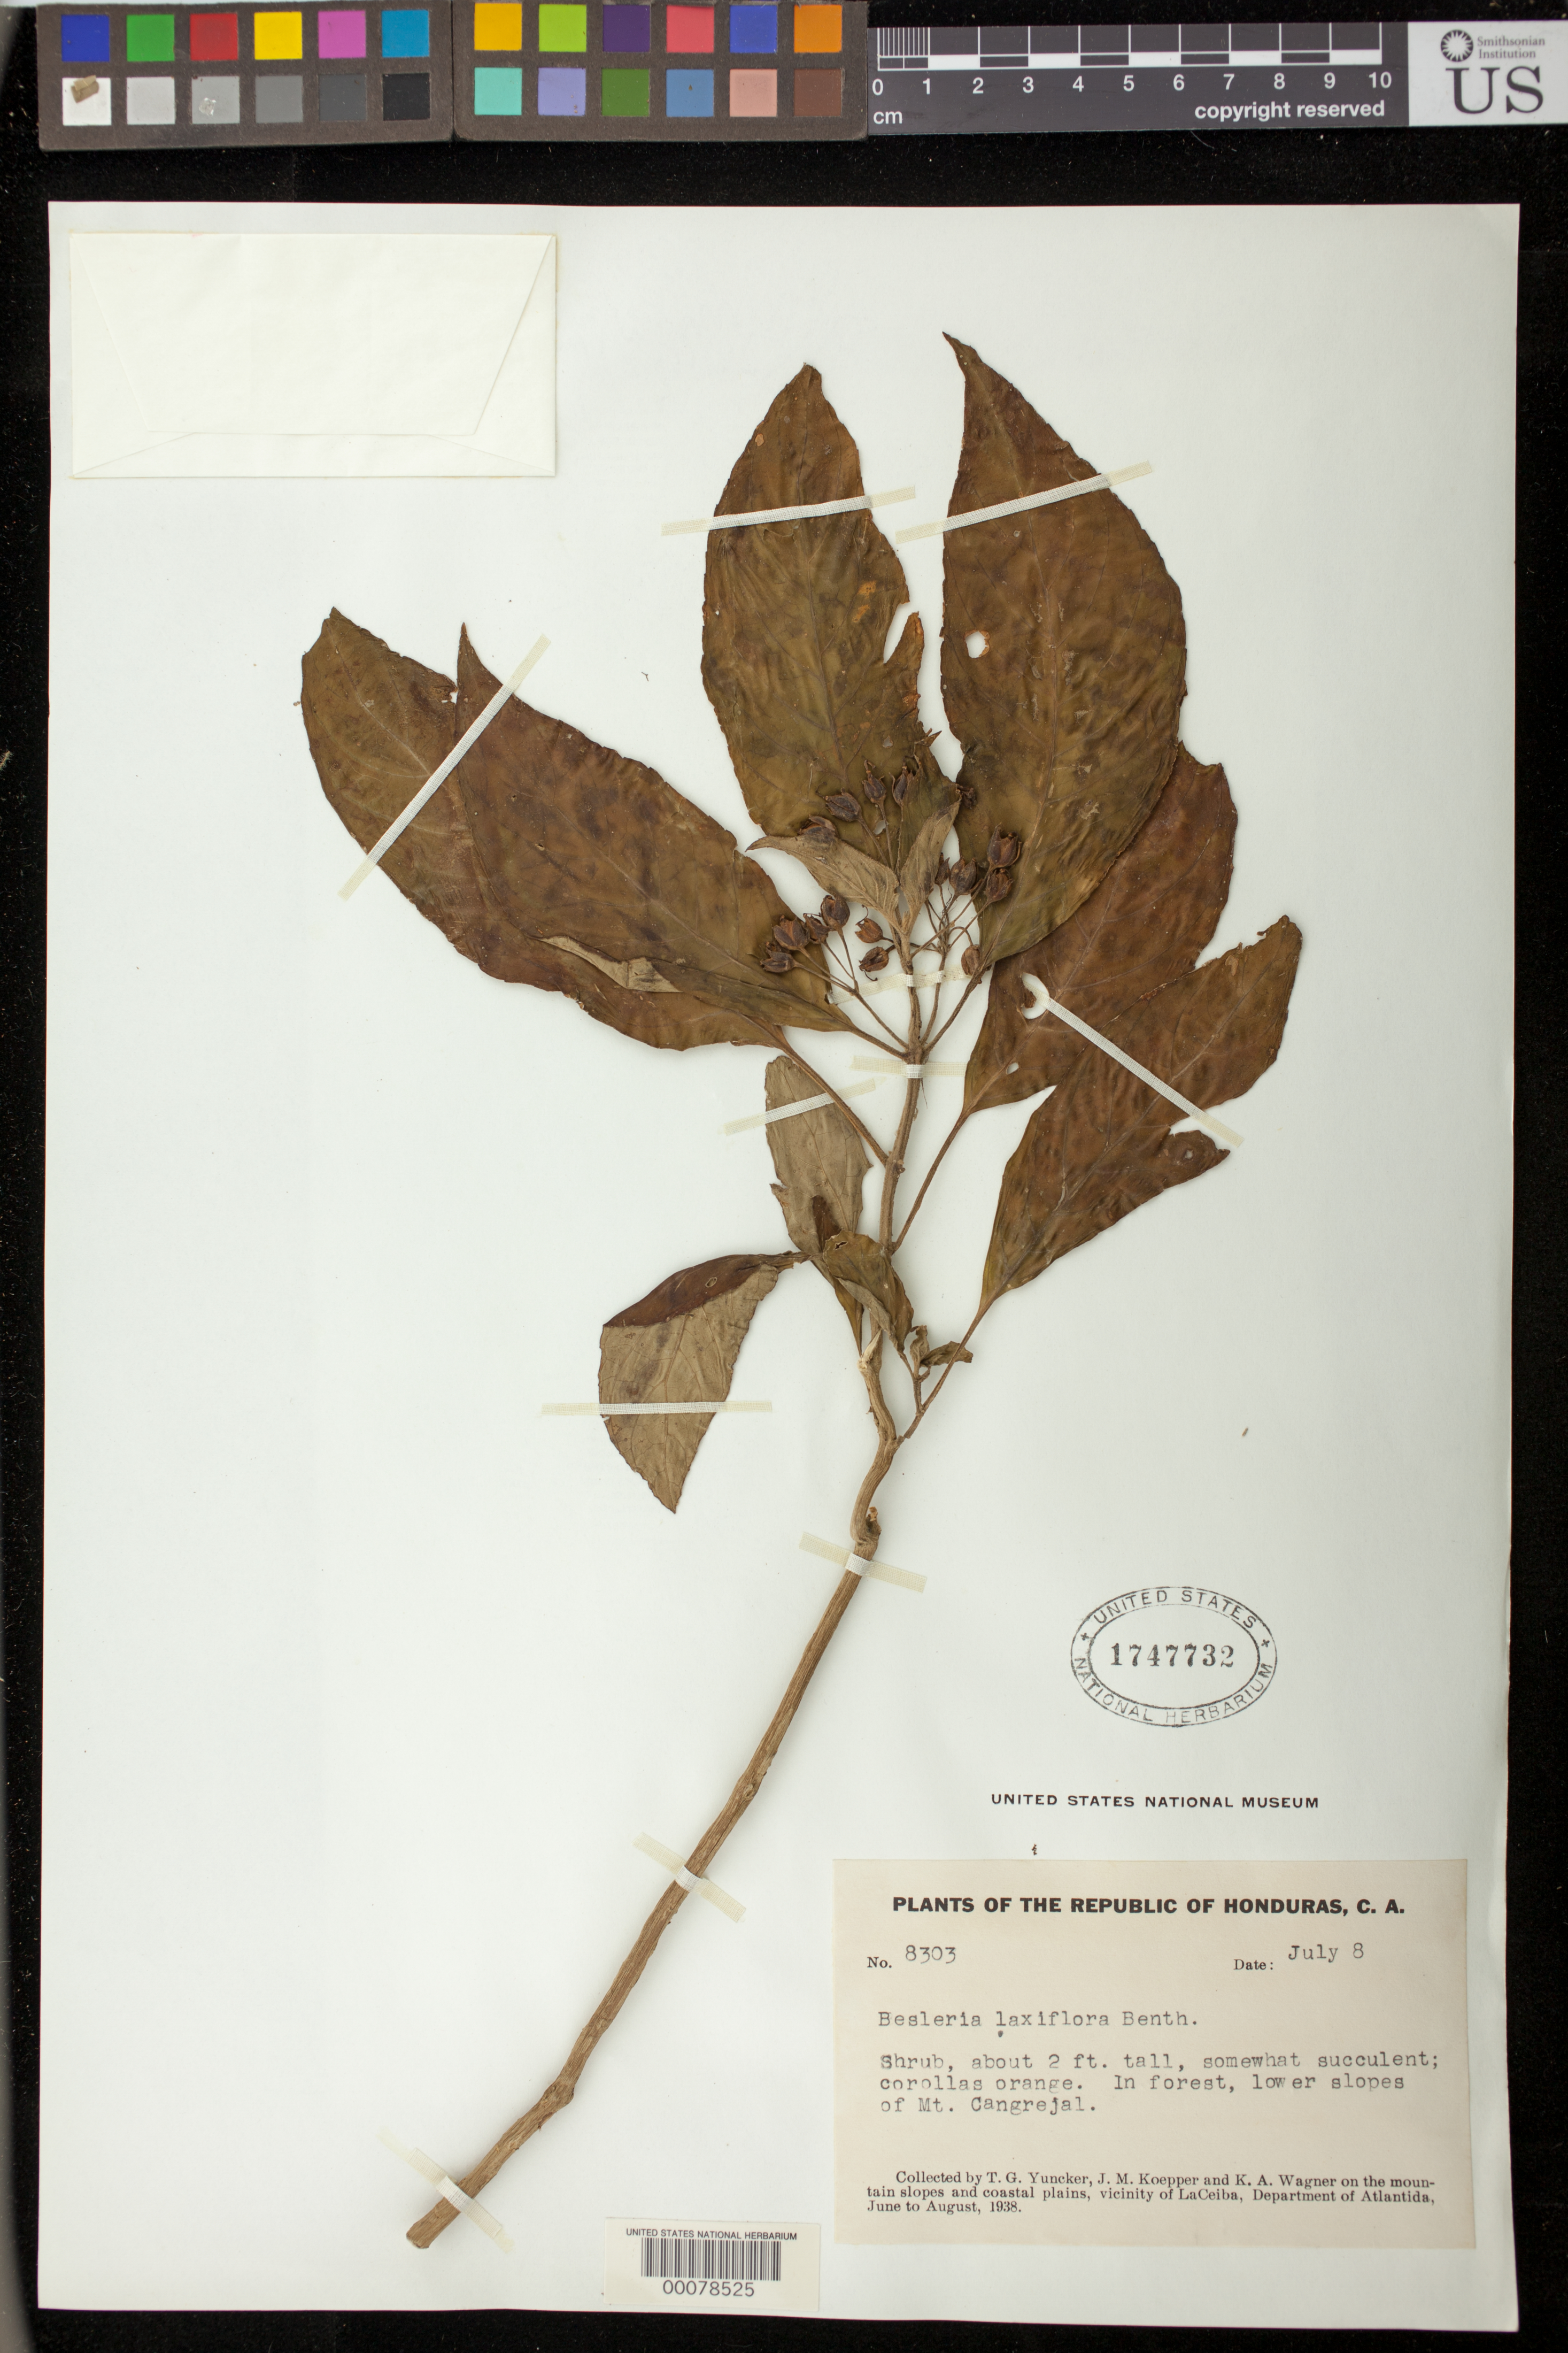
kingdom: Plantae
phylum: Tracheophyta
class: Magnoliopsida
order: Lamiales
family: Gesneriaceae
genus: Besleria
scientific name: Besleria laxiflora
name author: Benth.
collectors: T. G. Yuncker, J. M. Koepper & K. A. Wagner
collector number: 8303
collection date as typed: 08 Jul 1938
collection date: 1938-07-08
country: Honduras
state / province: Atlántida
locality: Vicinity of Laceiba, Mt Cangrejal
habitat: Mountain slopes and costal plains; in forest, lower slopes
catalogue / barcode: US 1747732